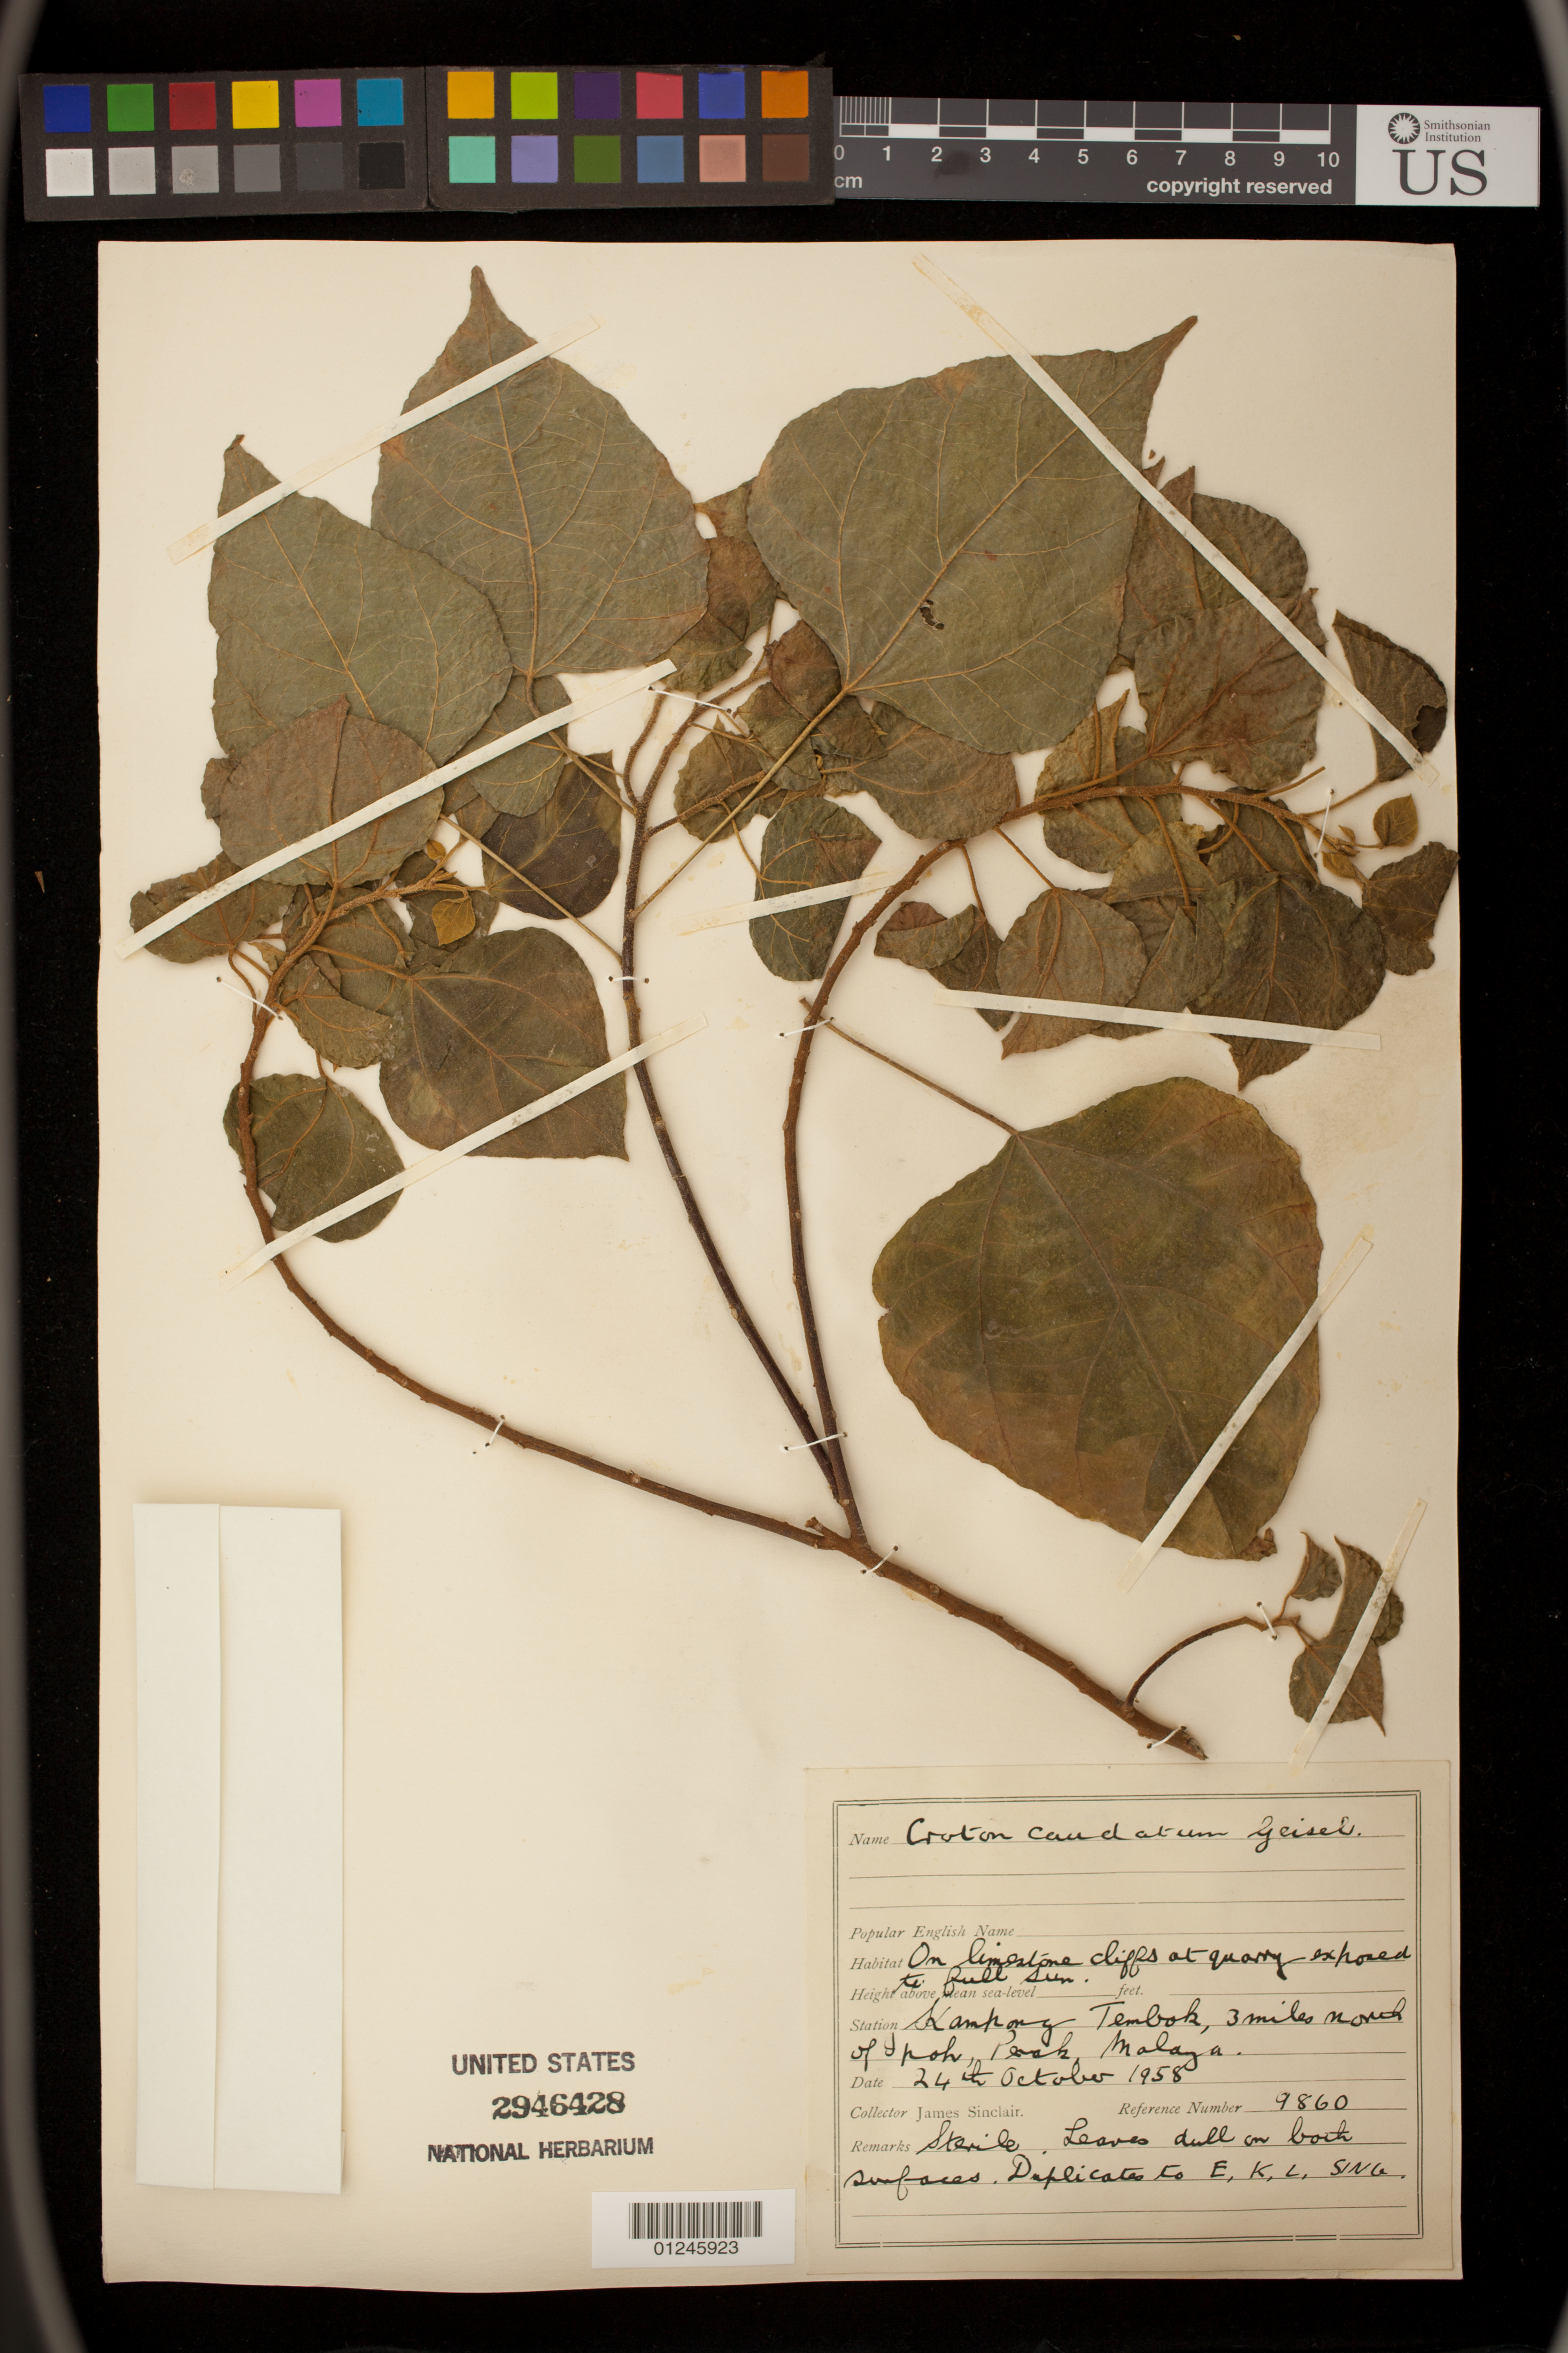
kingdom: Plantae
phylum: Tracheophyta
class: Magnoliopsida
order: Malpighiales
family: Euphorbiaceae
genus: Croton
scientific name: Croton caudatus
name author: Geiseler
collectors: J. Sinclair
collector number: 9860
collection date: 1958-10-24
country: Malaysia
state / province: Perak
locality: Kampong Tembok, 3 miles north of Ipoh.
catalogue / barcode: US 2946428